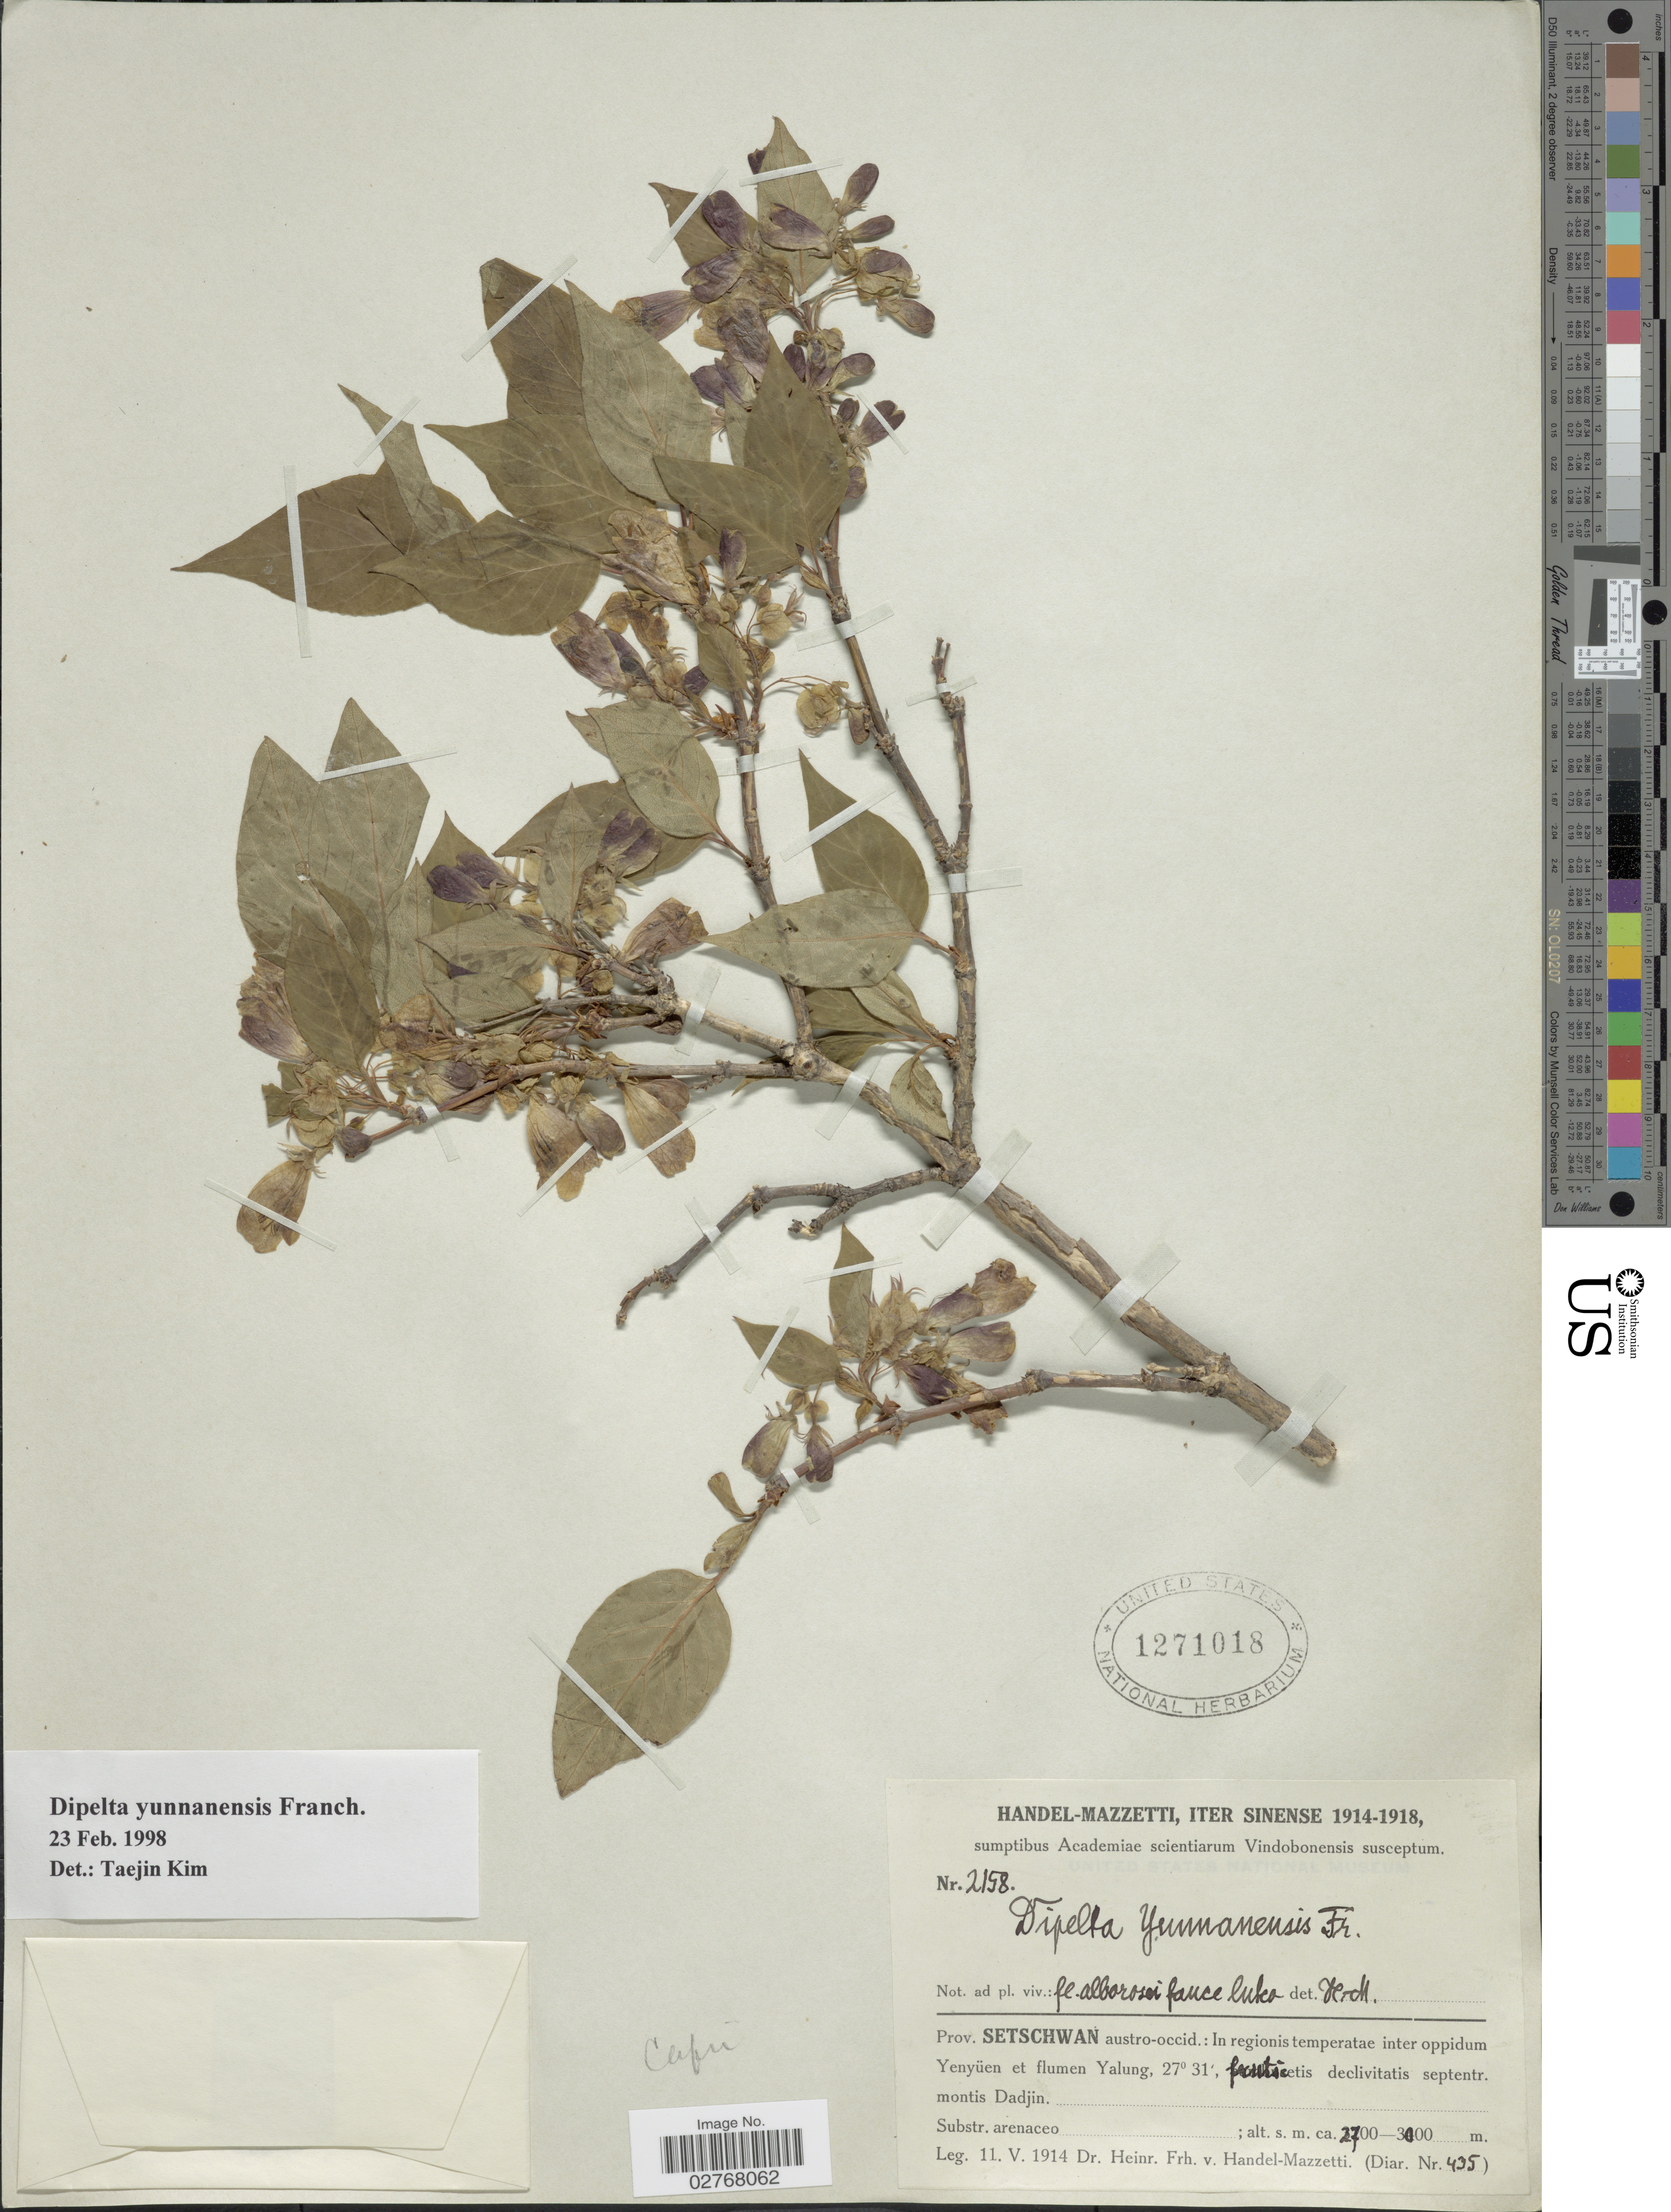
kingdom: Plantae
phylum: Tracheophyta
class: Magnoliopsida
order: Dipsacales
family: Caprifoliaceae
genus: Dipelta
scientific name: Dipelta yunnanensis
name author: Franch.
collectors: H. Handel-Mazzetti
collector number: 2158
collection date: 1914-05-11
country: China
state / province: Sichuan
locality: Prov. Setschwan austro-occid.: In regionis temperatae inter oppidum Yenyuen et flumen Yalung, frutisetis declivitatis septentr. montis Dadjin.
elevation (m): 2700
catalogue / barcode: US 1271018